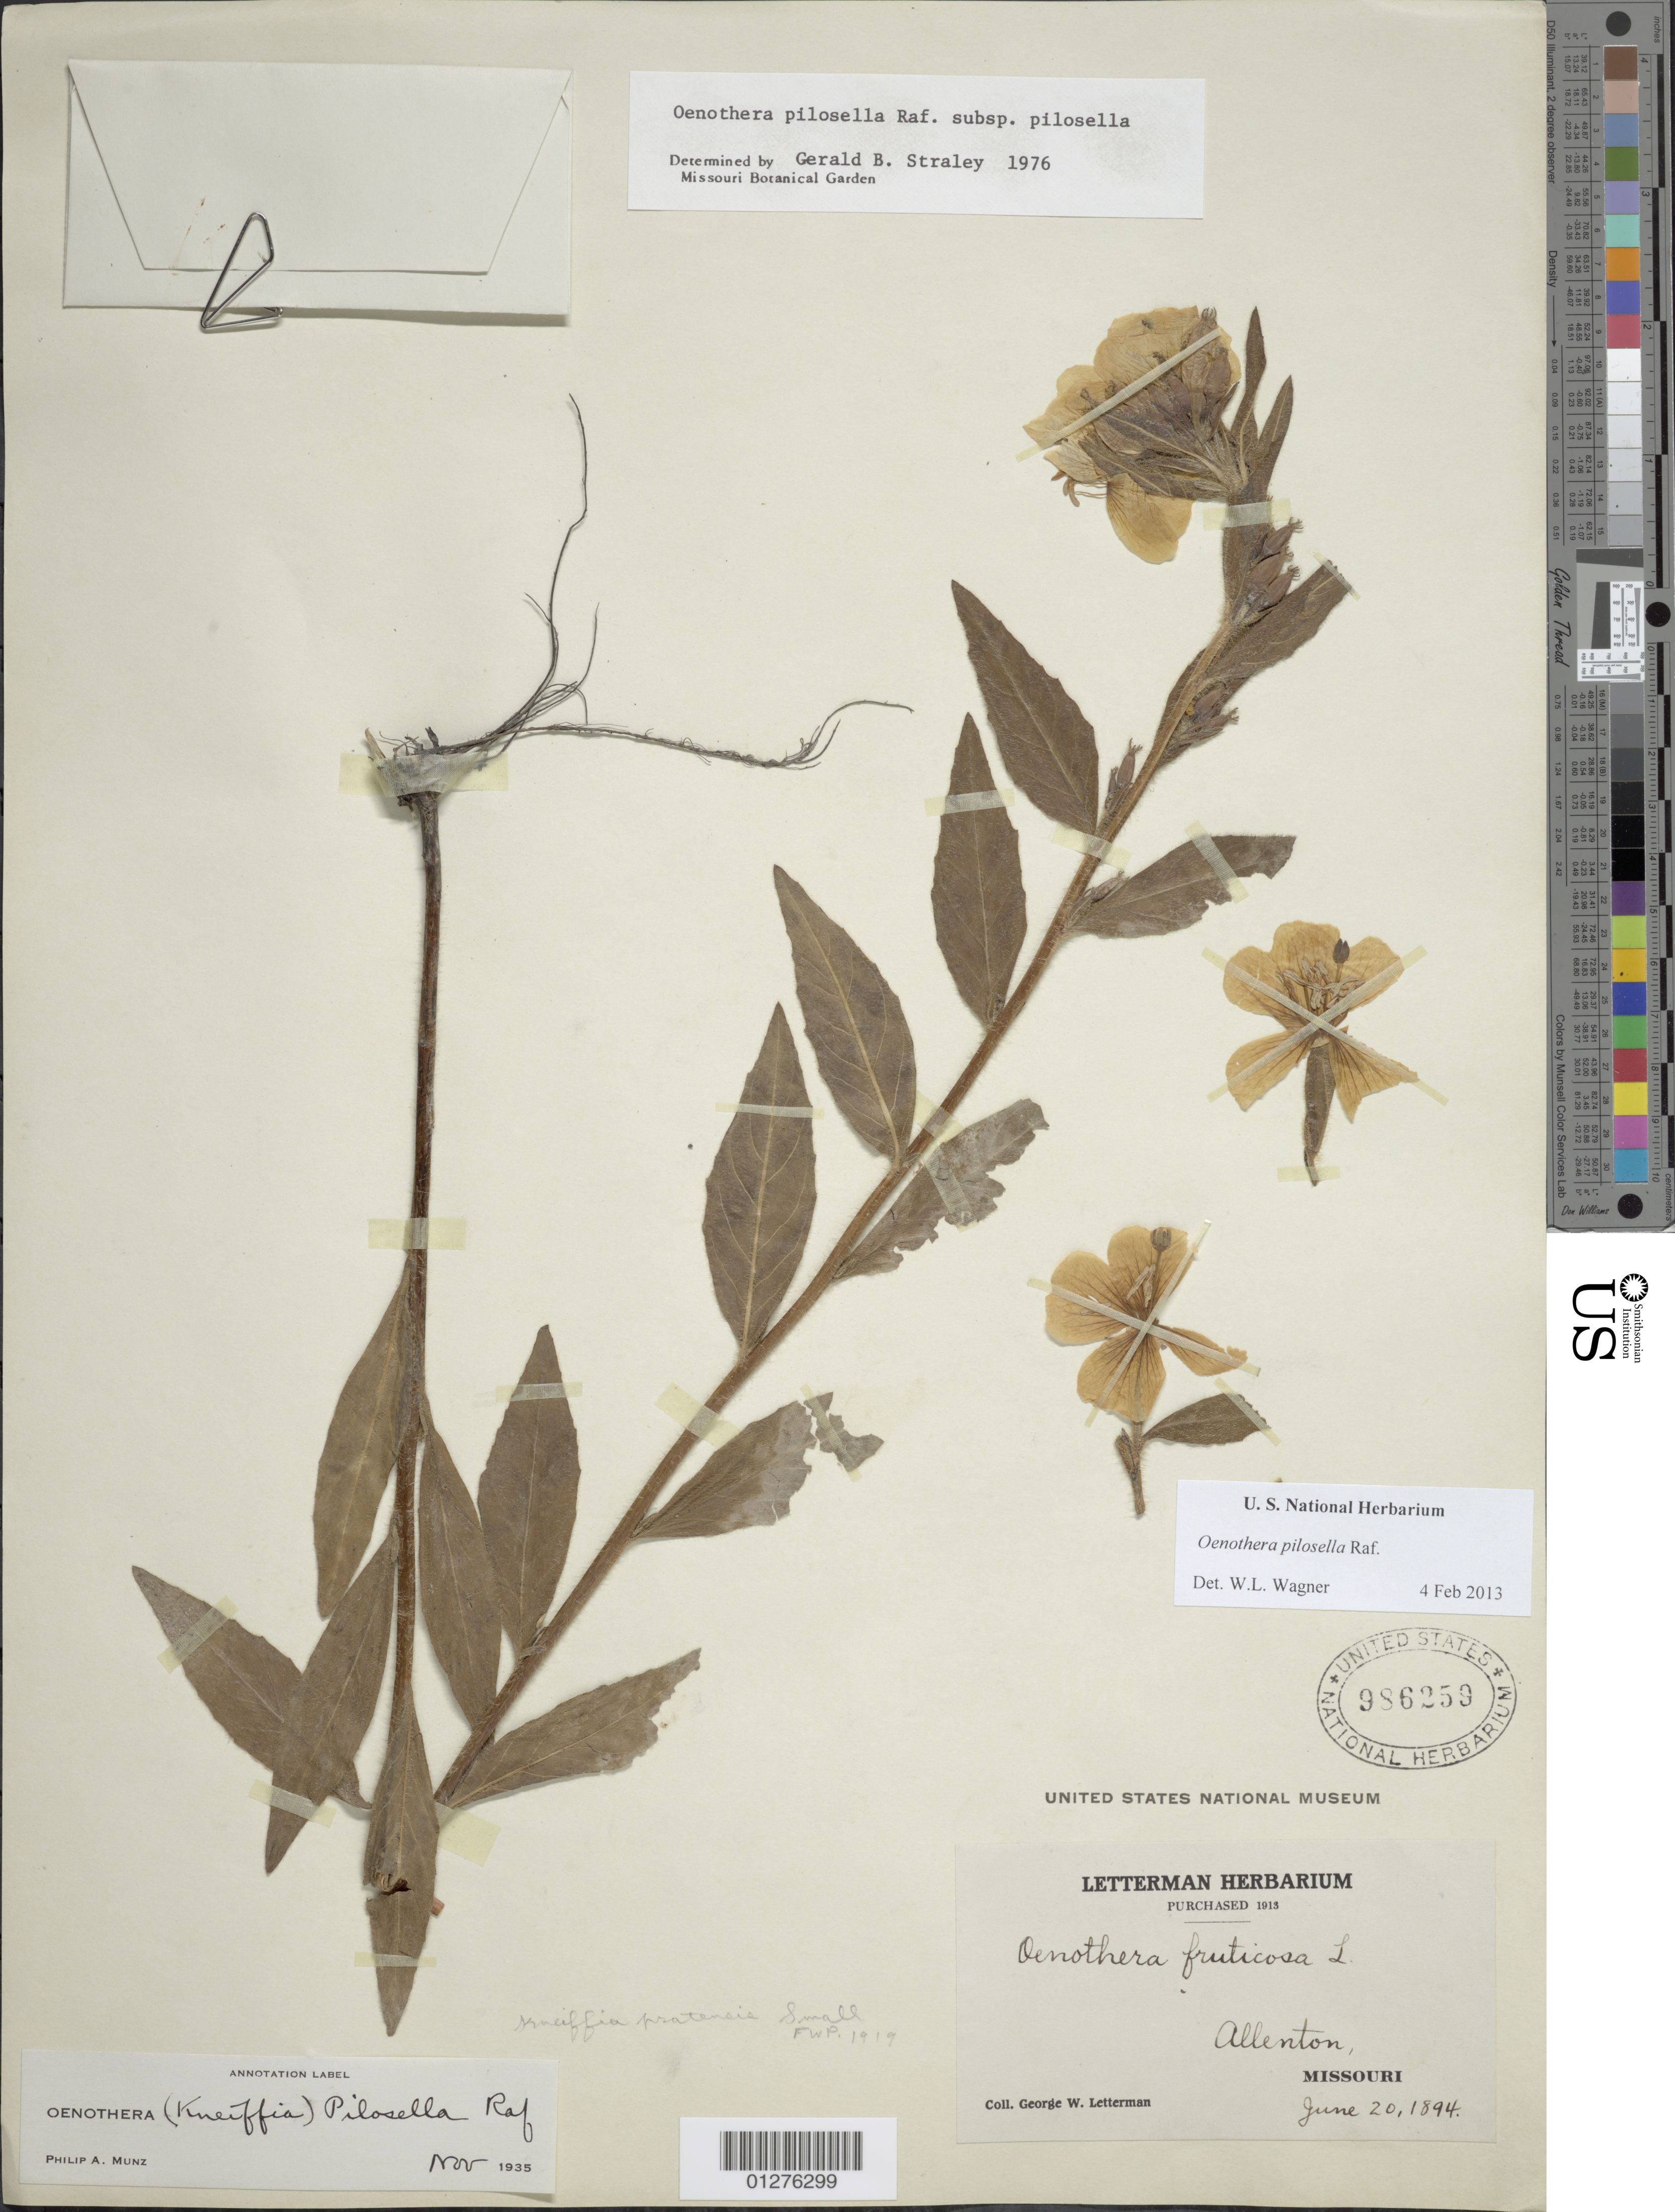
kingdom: Plantae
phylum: Tracheophyta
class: Magnoliopsida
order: Myrtales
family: Onagraceae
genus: Oenothera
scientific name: Oenothera pilosella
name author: Raf.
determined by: Wagner, W. L., (BOT), Smithsonian Institution - National Museum of Natural History (UNITED STATES)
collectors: G. W. Letterman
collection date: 1894-06-20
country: United States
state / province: Missouri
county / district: St. Louis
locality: Allenton.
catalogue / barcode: US 986259